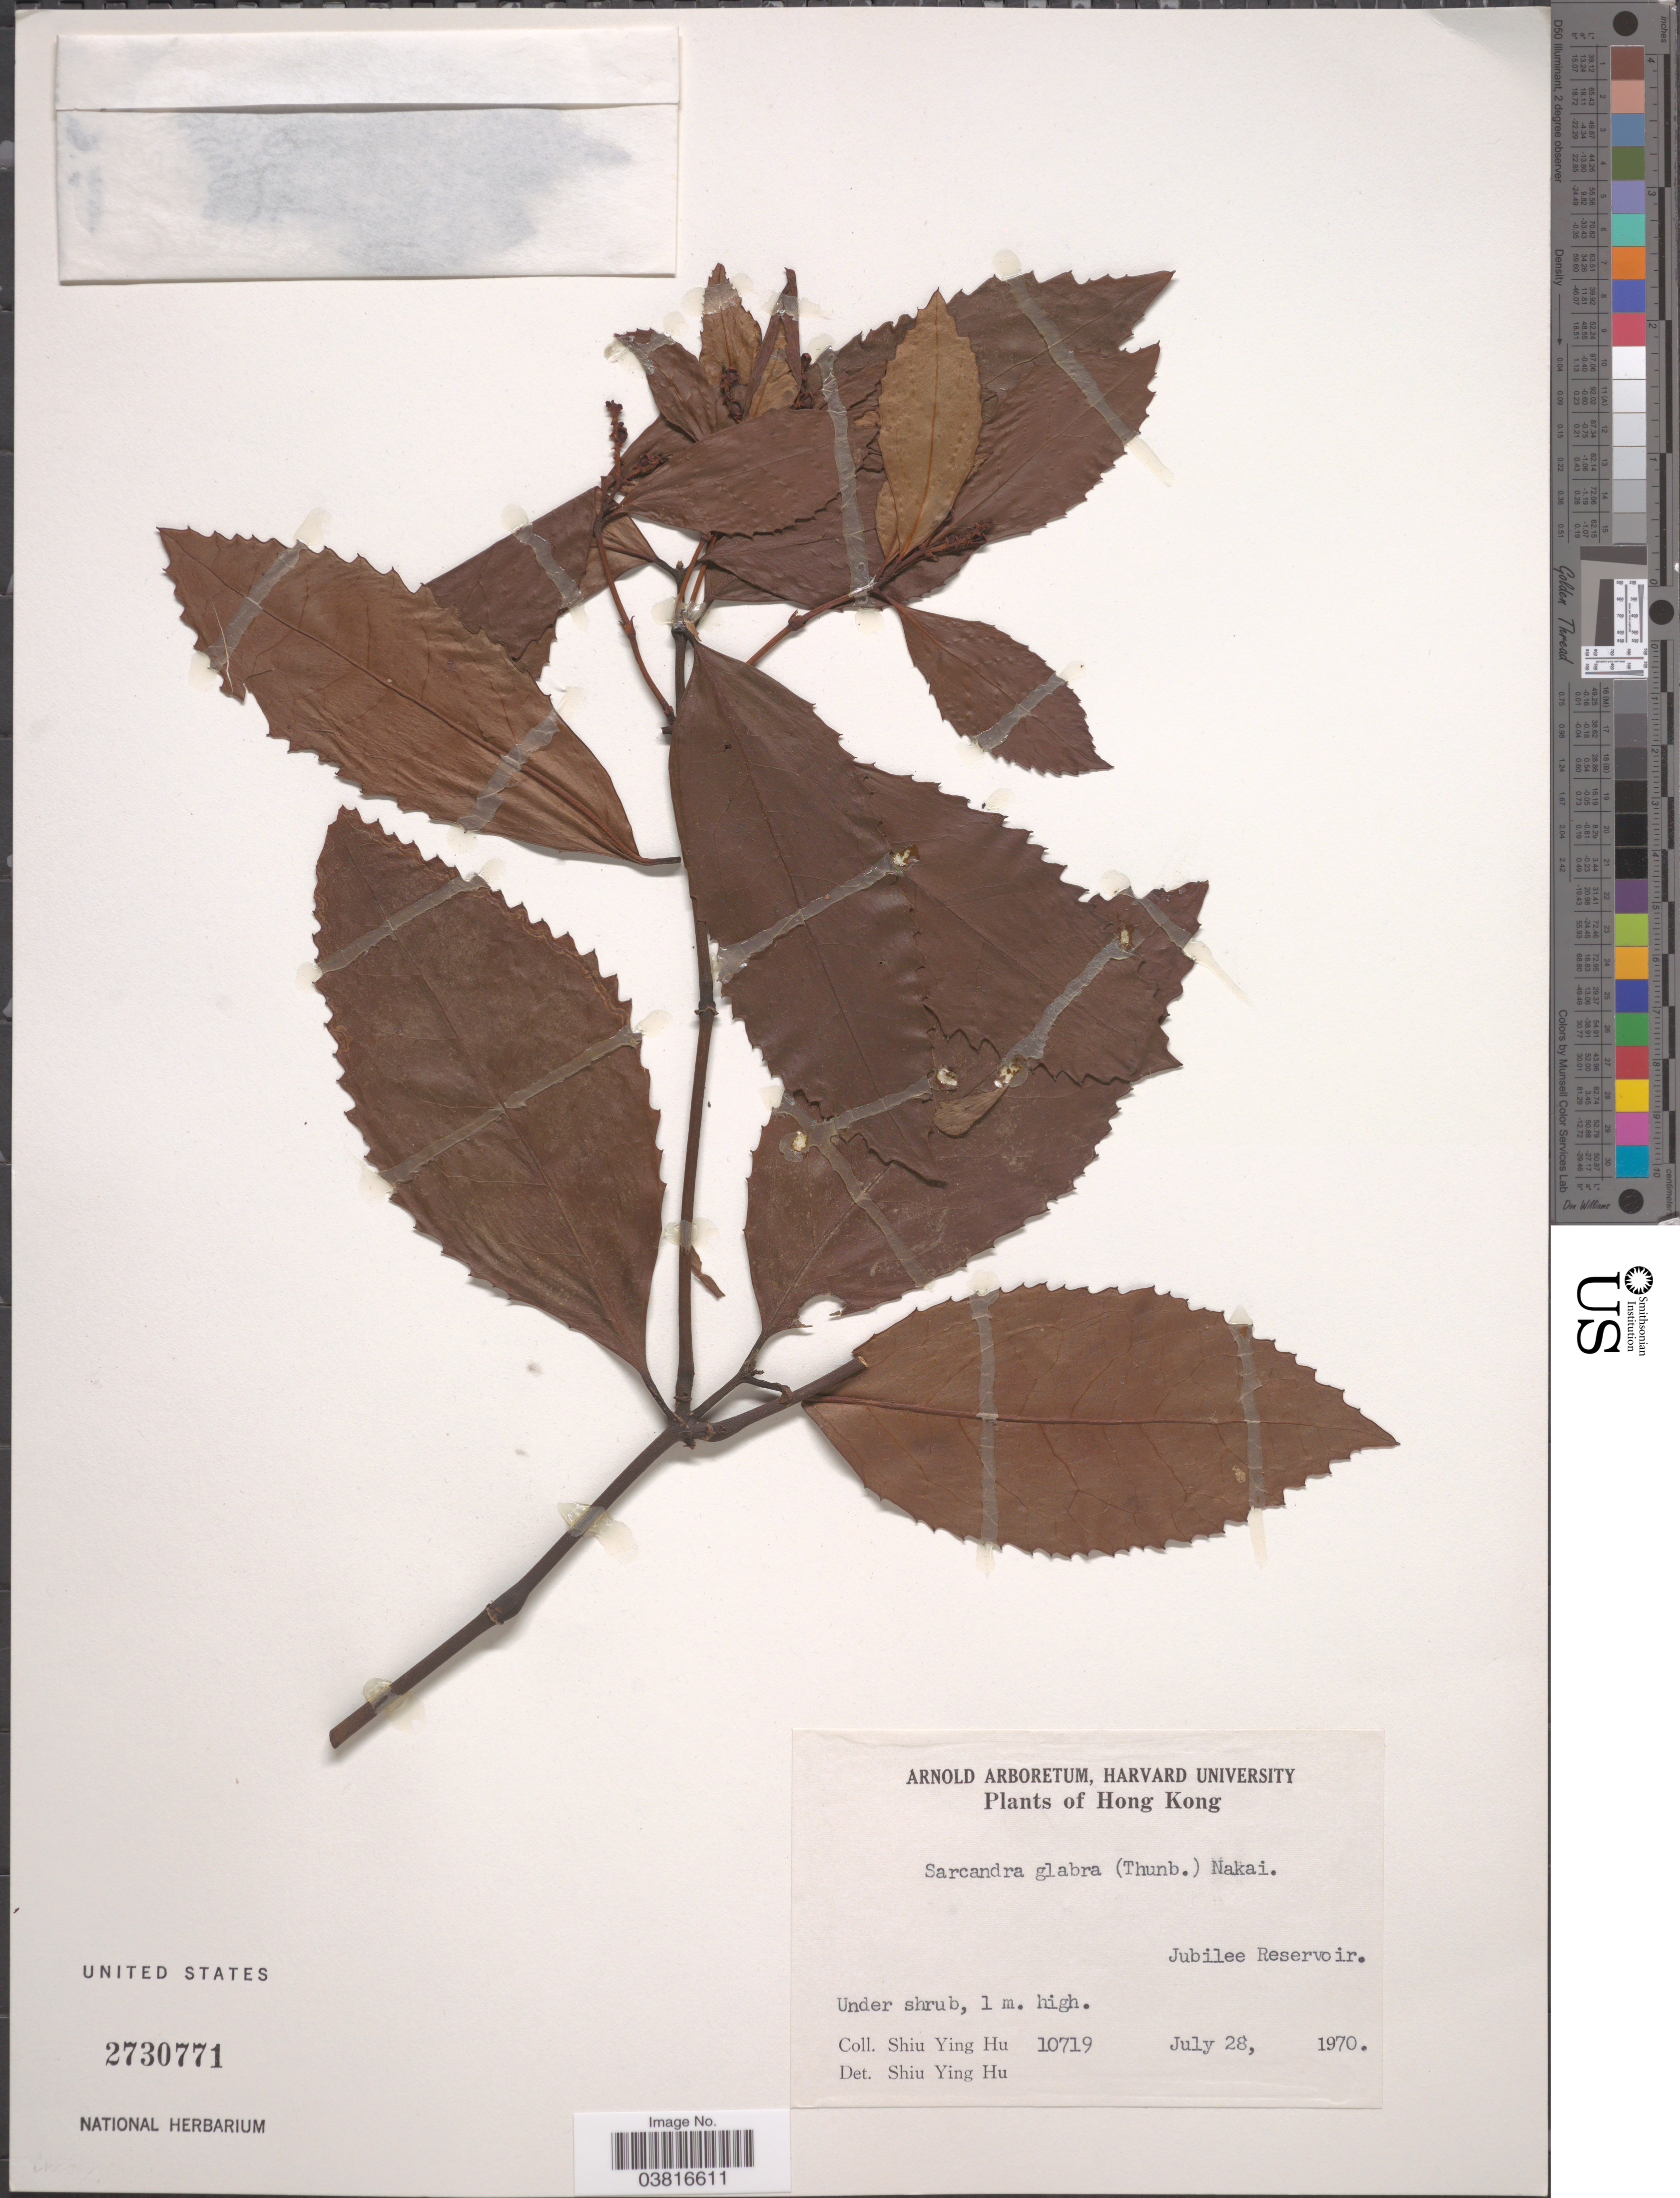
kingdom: Plantae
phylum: Tracheophyta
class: Magnoliopsida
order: Chloranthales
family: Chloranthaceae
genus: Sarcandra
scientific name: Sarcandra glabra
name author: (Thunb.) Nakai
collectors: S. Y. Hu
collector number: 10719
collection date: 1970-07-28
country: China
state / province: Hong Kong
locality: Jubilee Reservoir.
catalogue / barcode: US 2730771